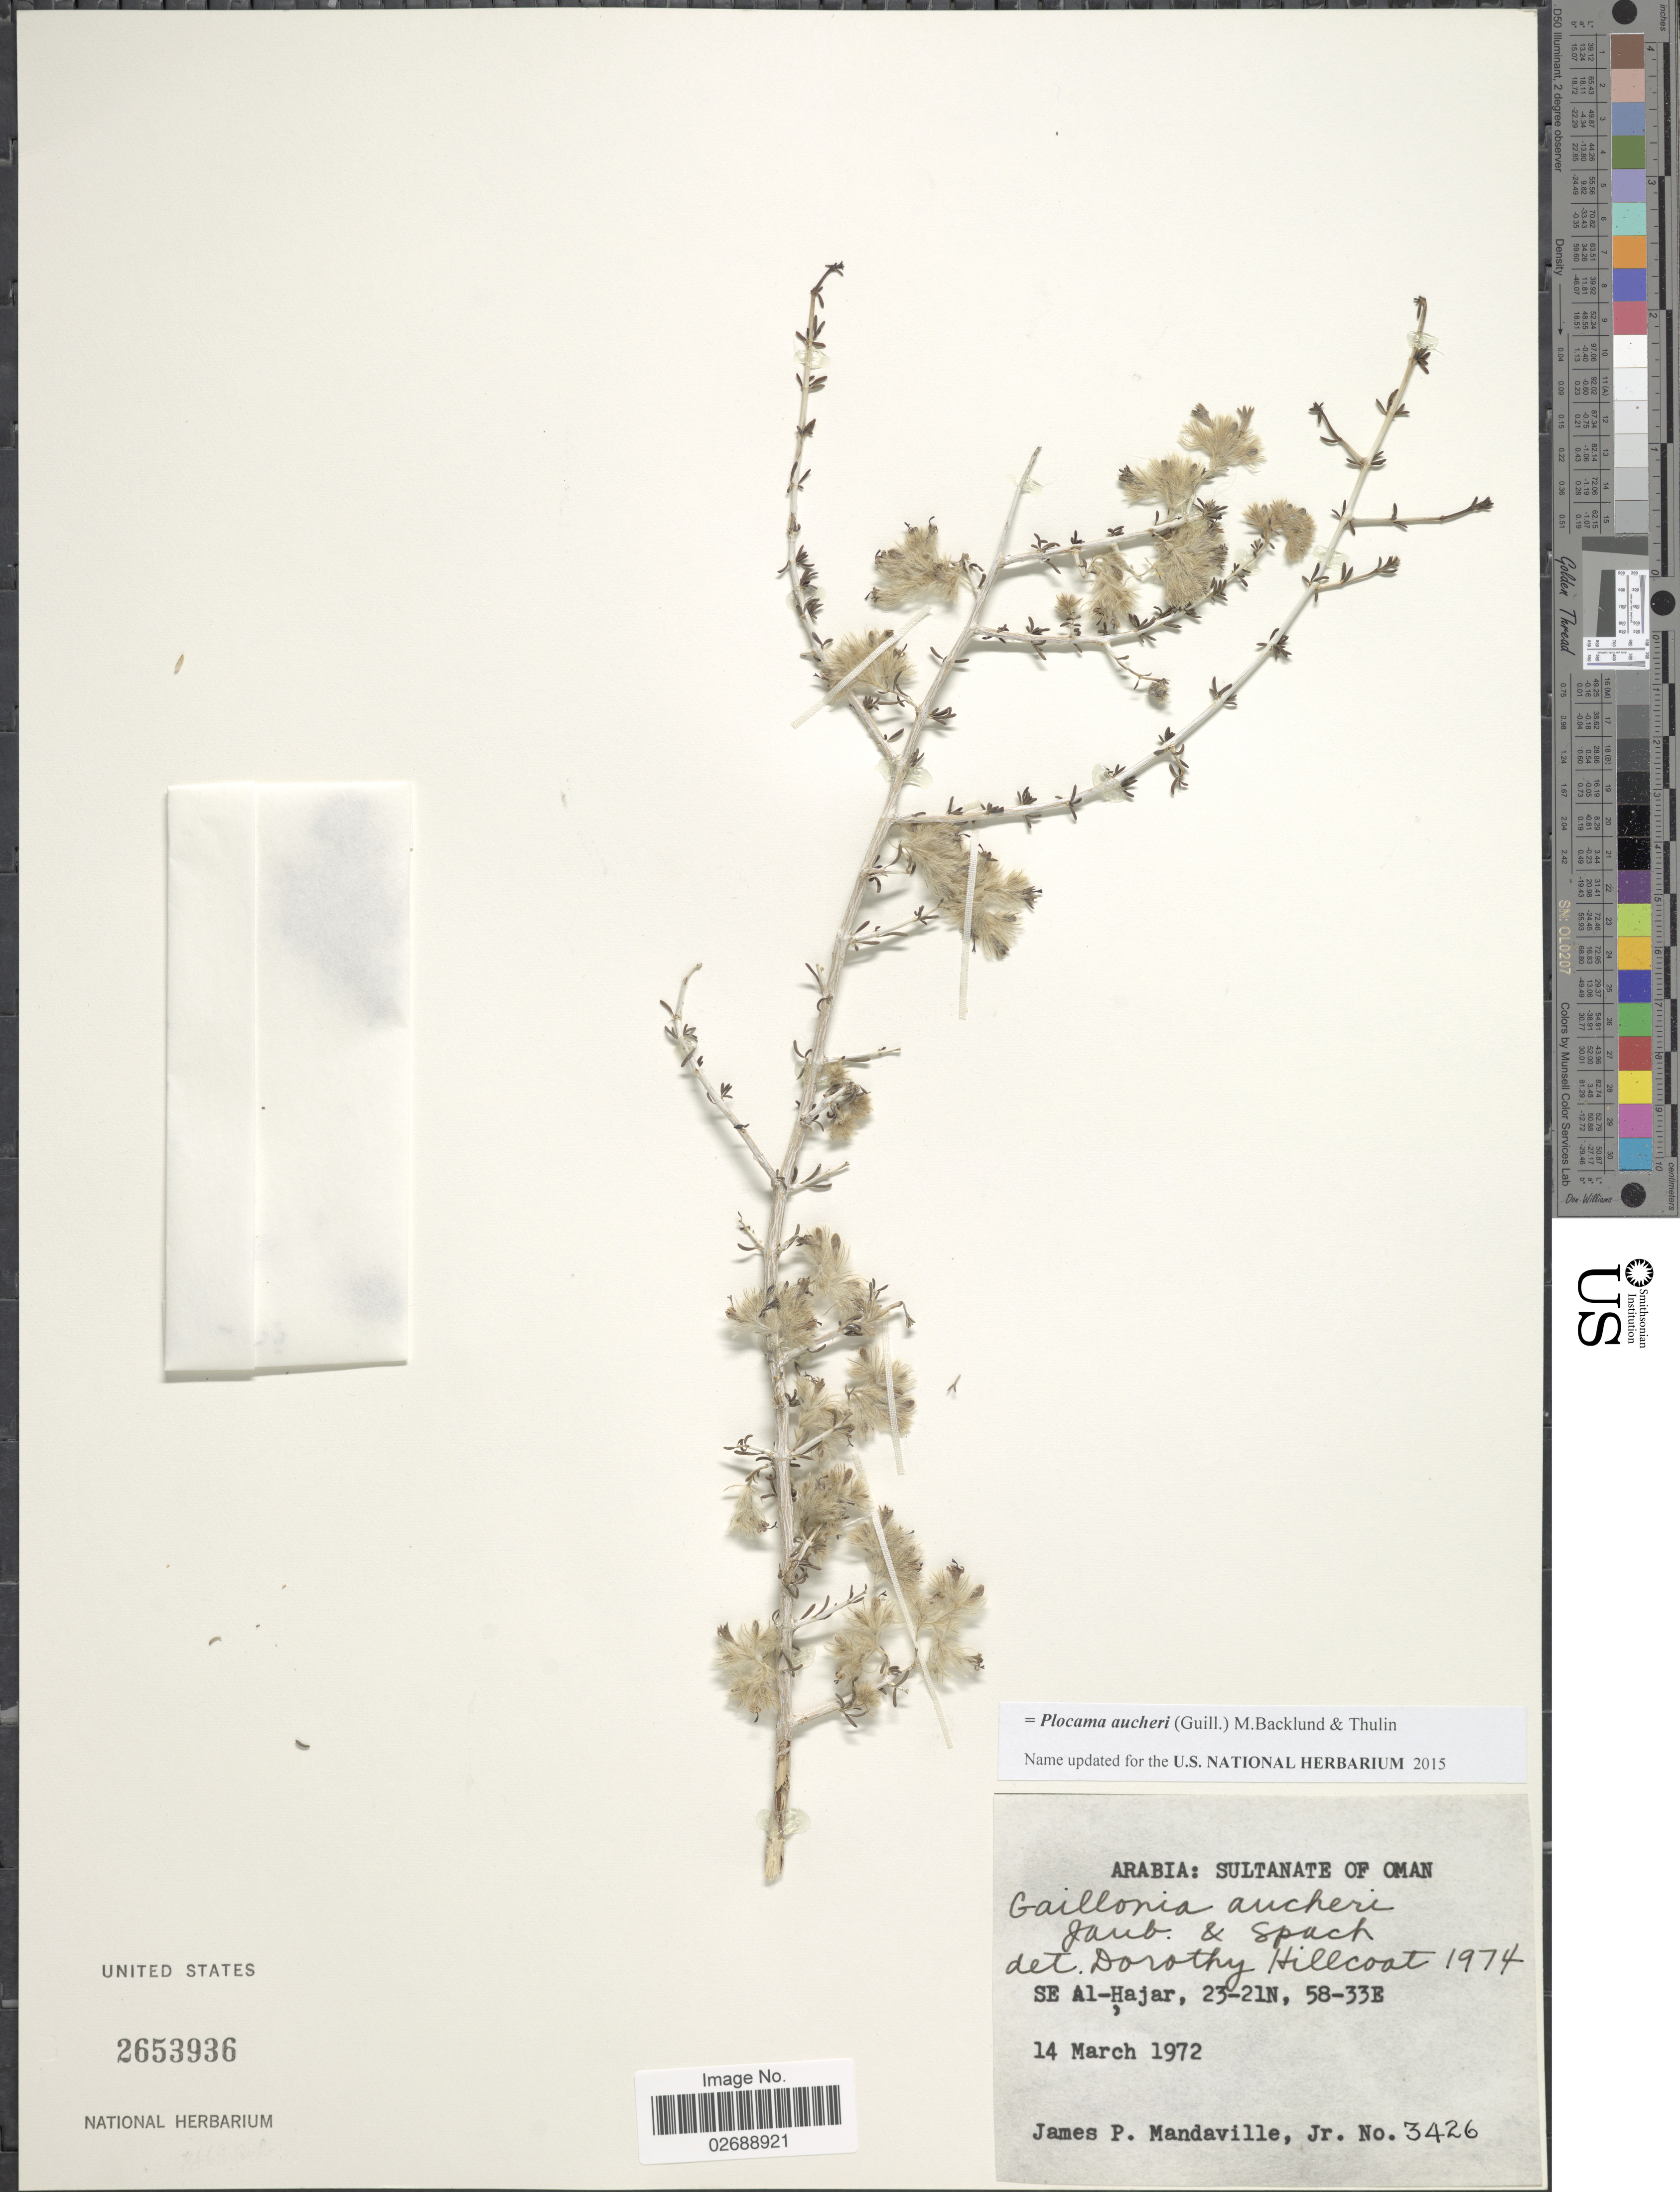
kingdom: Plantae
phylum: Tracheophyta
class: Magnoliopsida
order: Gentianales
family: Rubiaceae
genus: Plocama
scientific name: Plocama aucheri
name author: (Guill.) M.Backlund & Thulin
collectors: J. Mandaville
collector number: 3426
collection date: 1972-03-14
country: Saudi Arabia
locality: Sultinate of Oman. SE Al-Hajar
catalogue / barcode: US 2653936